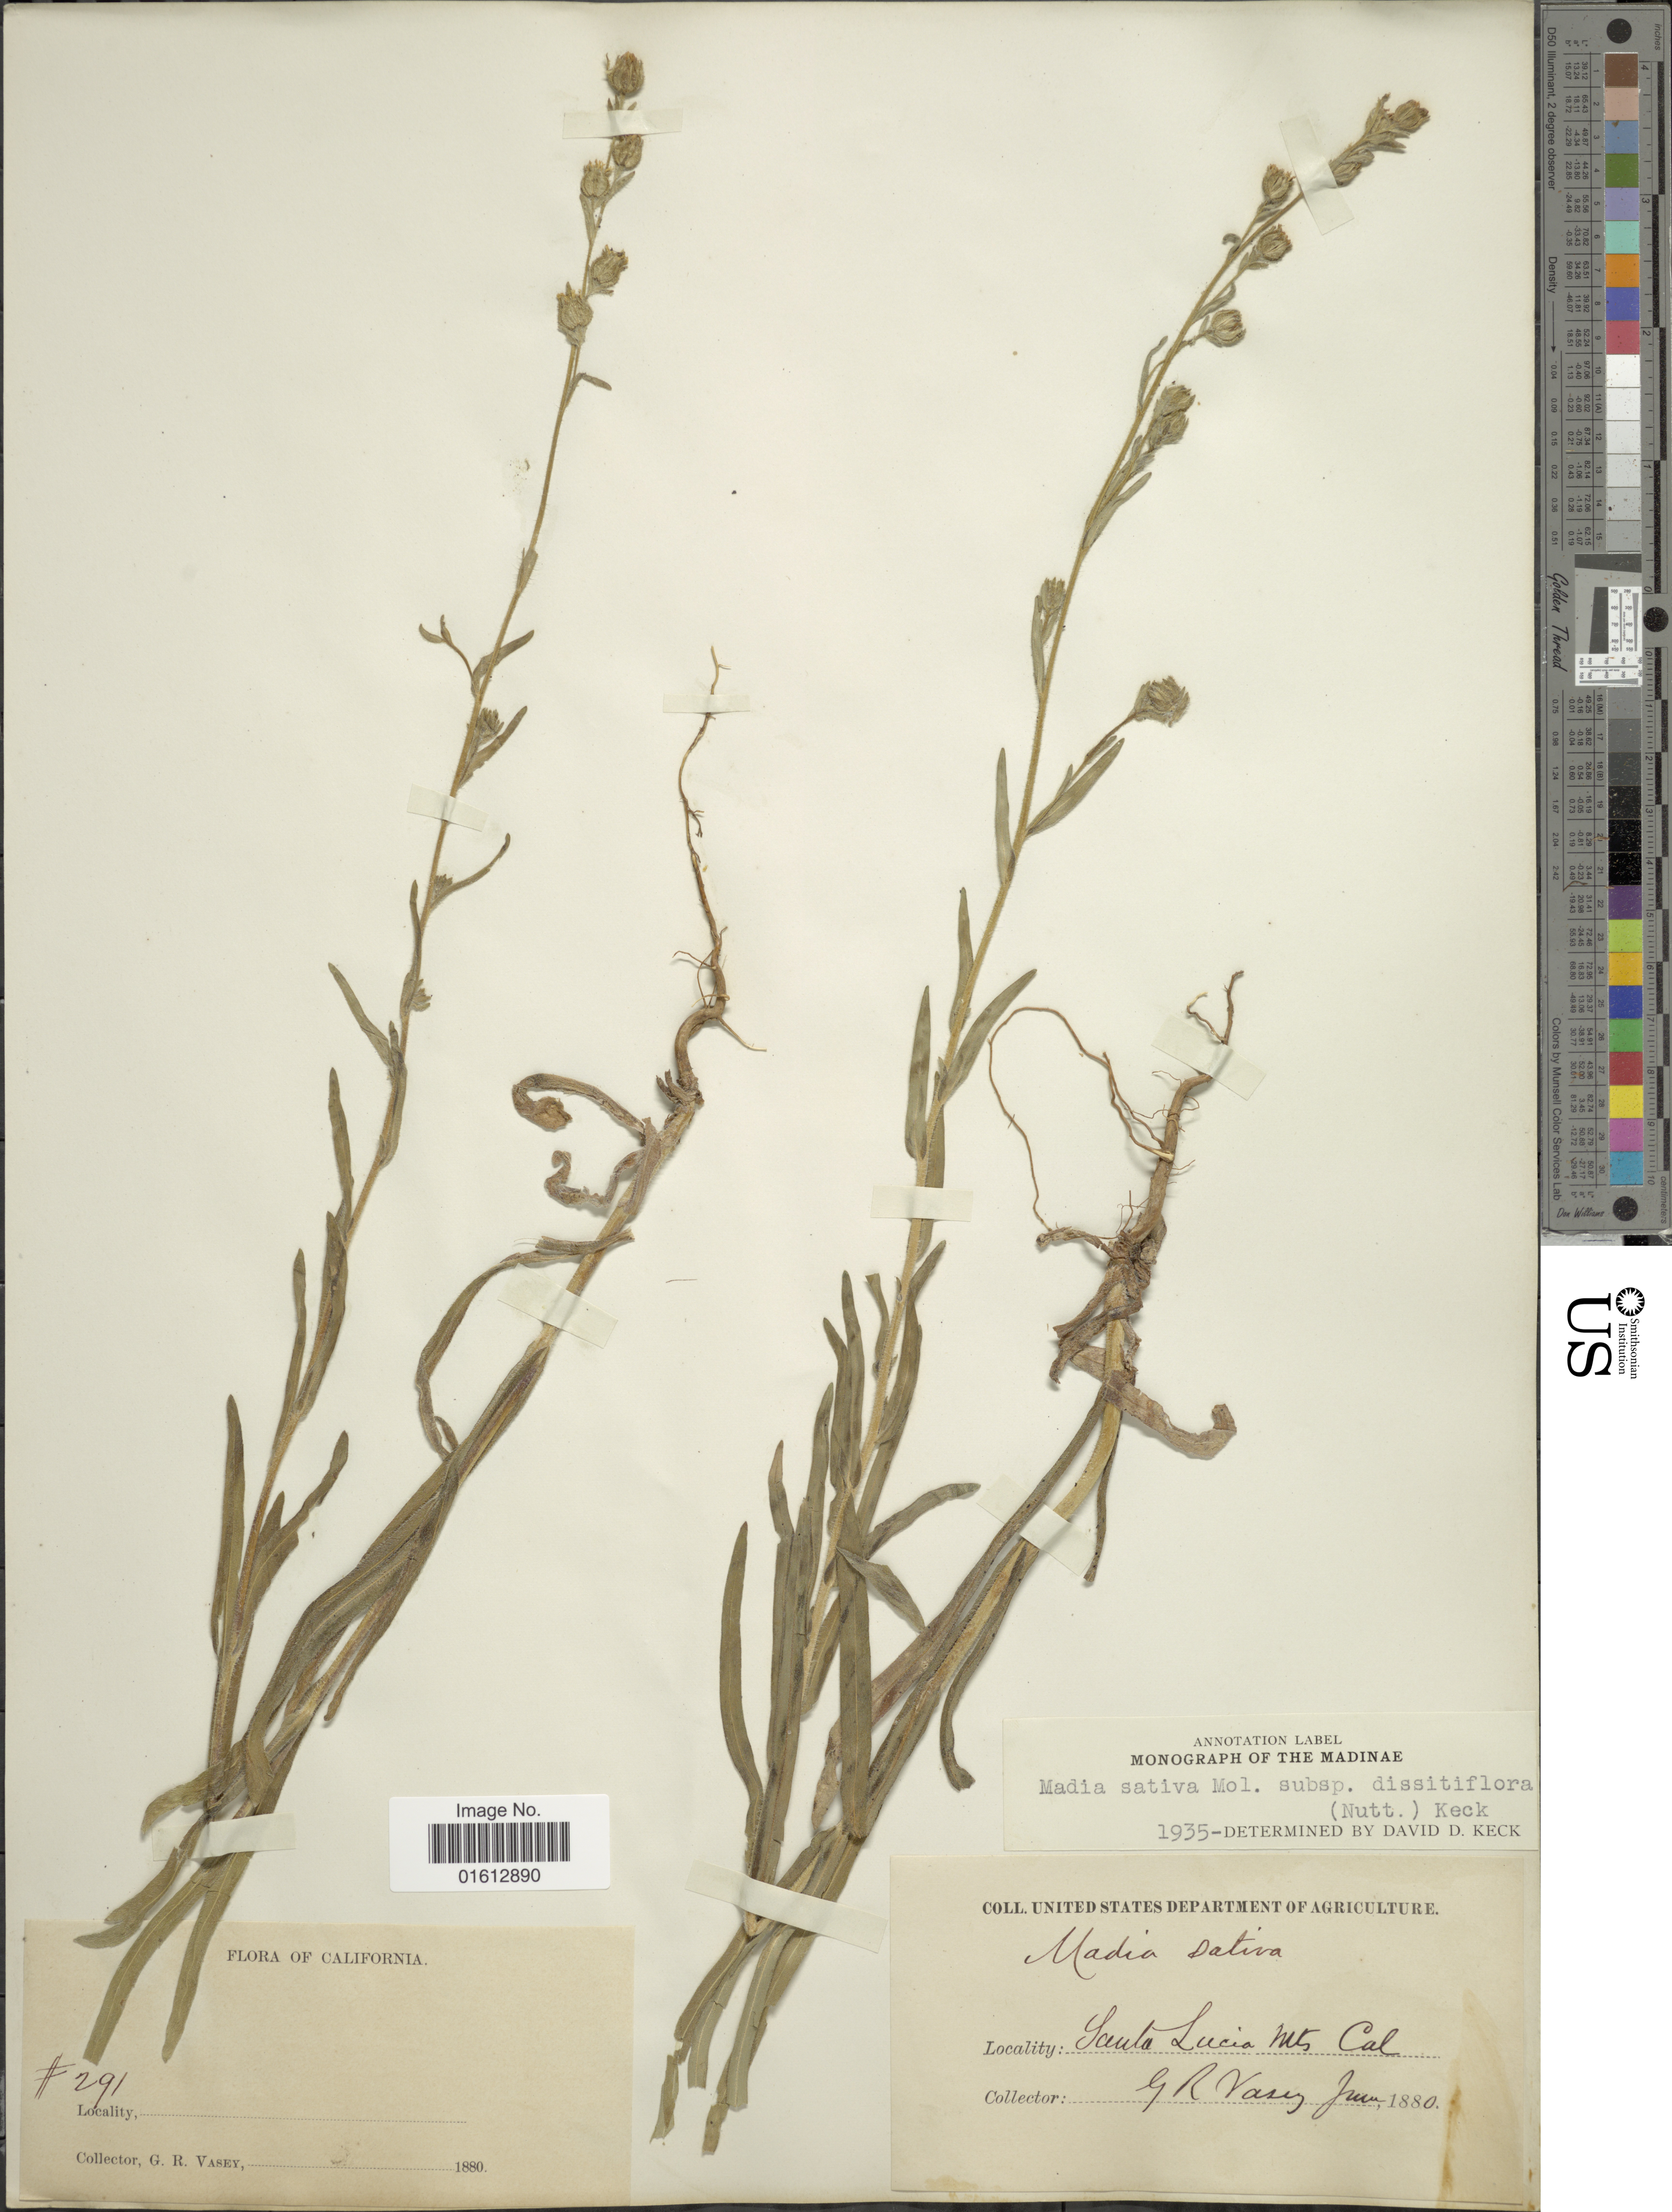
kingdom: Plantae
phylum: Tracheophyta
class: Magnoliopsida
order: Asterales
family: Asteraceae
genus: Madia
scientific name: Madia gracilis subsp. gracilis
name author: (Sm.) D.D. Keck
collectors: G. R. Vasey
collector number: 291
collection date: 1880-06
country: United States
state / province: California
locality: Cal, Santa Lucia Mts.